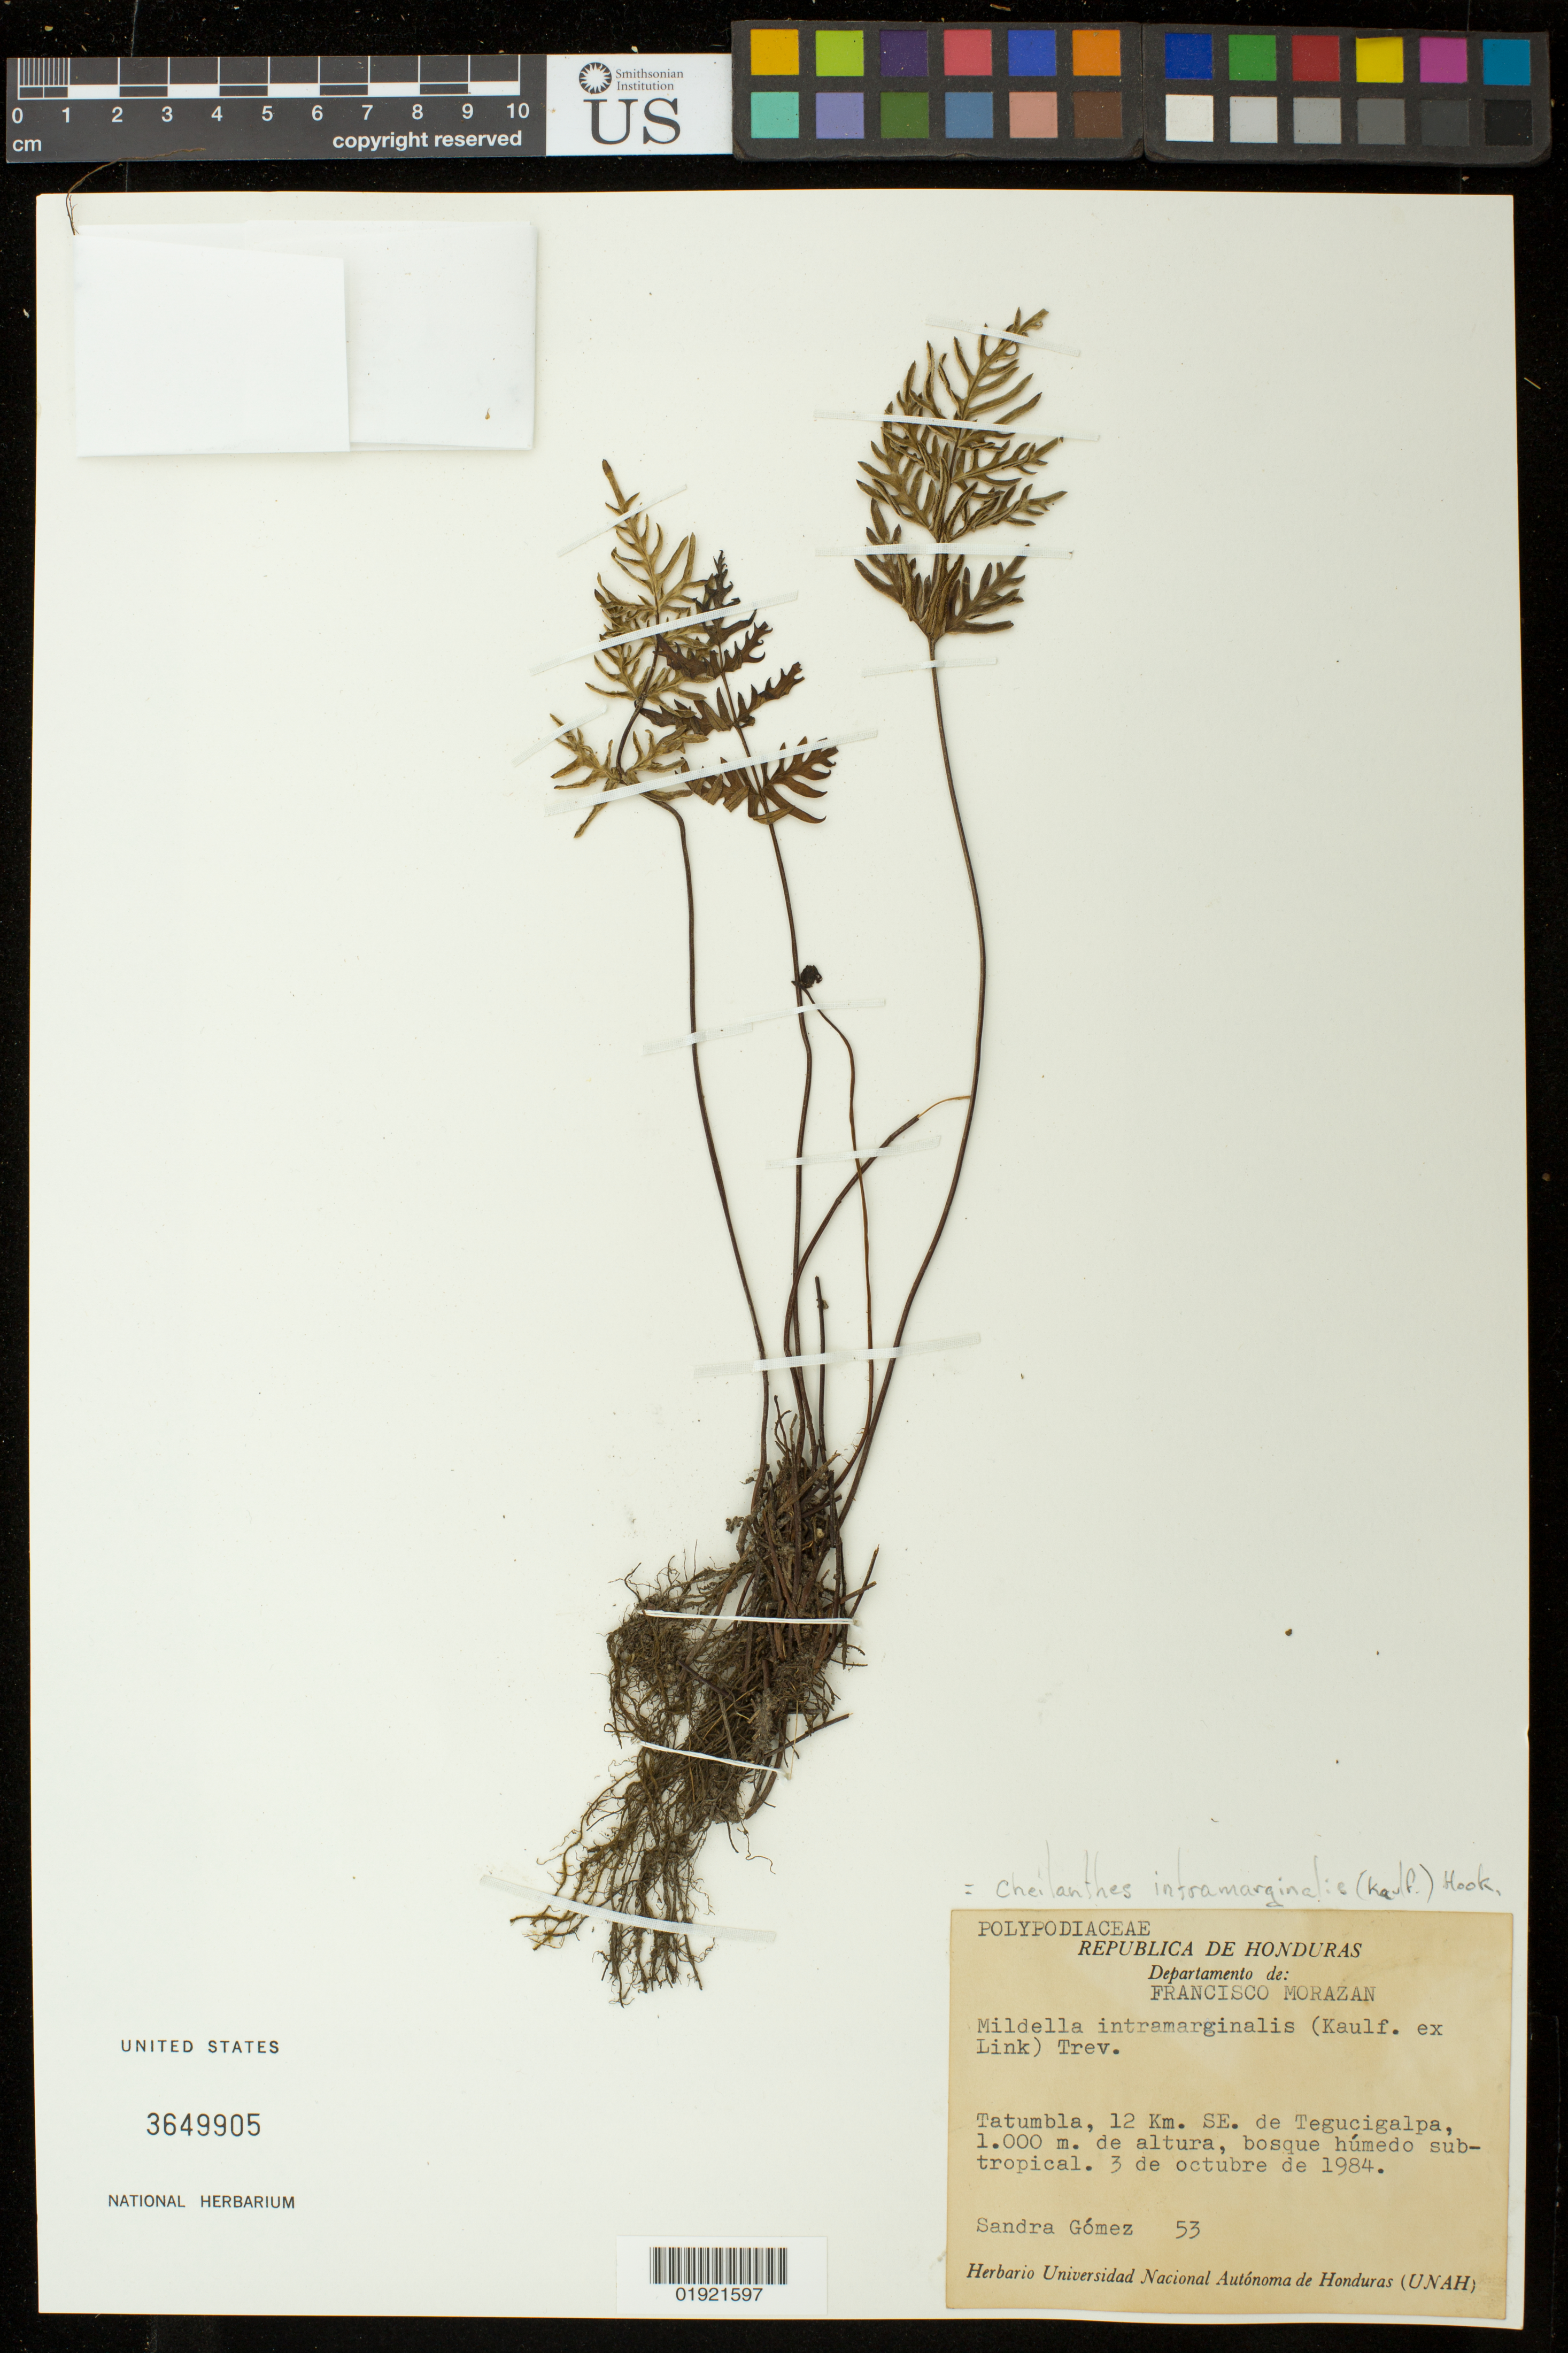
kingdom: Plantae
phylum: Tracheophyta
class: Polypodiopsida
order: Polypodiales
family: Pteridaceae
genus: Cheilanthes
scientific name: Cheilanthes intramarginalis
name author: (Kaulf.) Hook.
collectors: S. Gomez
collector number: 53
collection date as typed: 3 de octubre de 1984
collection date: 1984-10-03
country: Honduras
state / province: Fco. Morazán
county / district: Tatumbla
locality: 12 km. SE. de Tegucigalpa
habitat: bosque humedo subtropical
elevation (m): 1000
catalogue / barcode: US 3649905